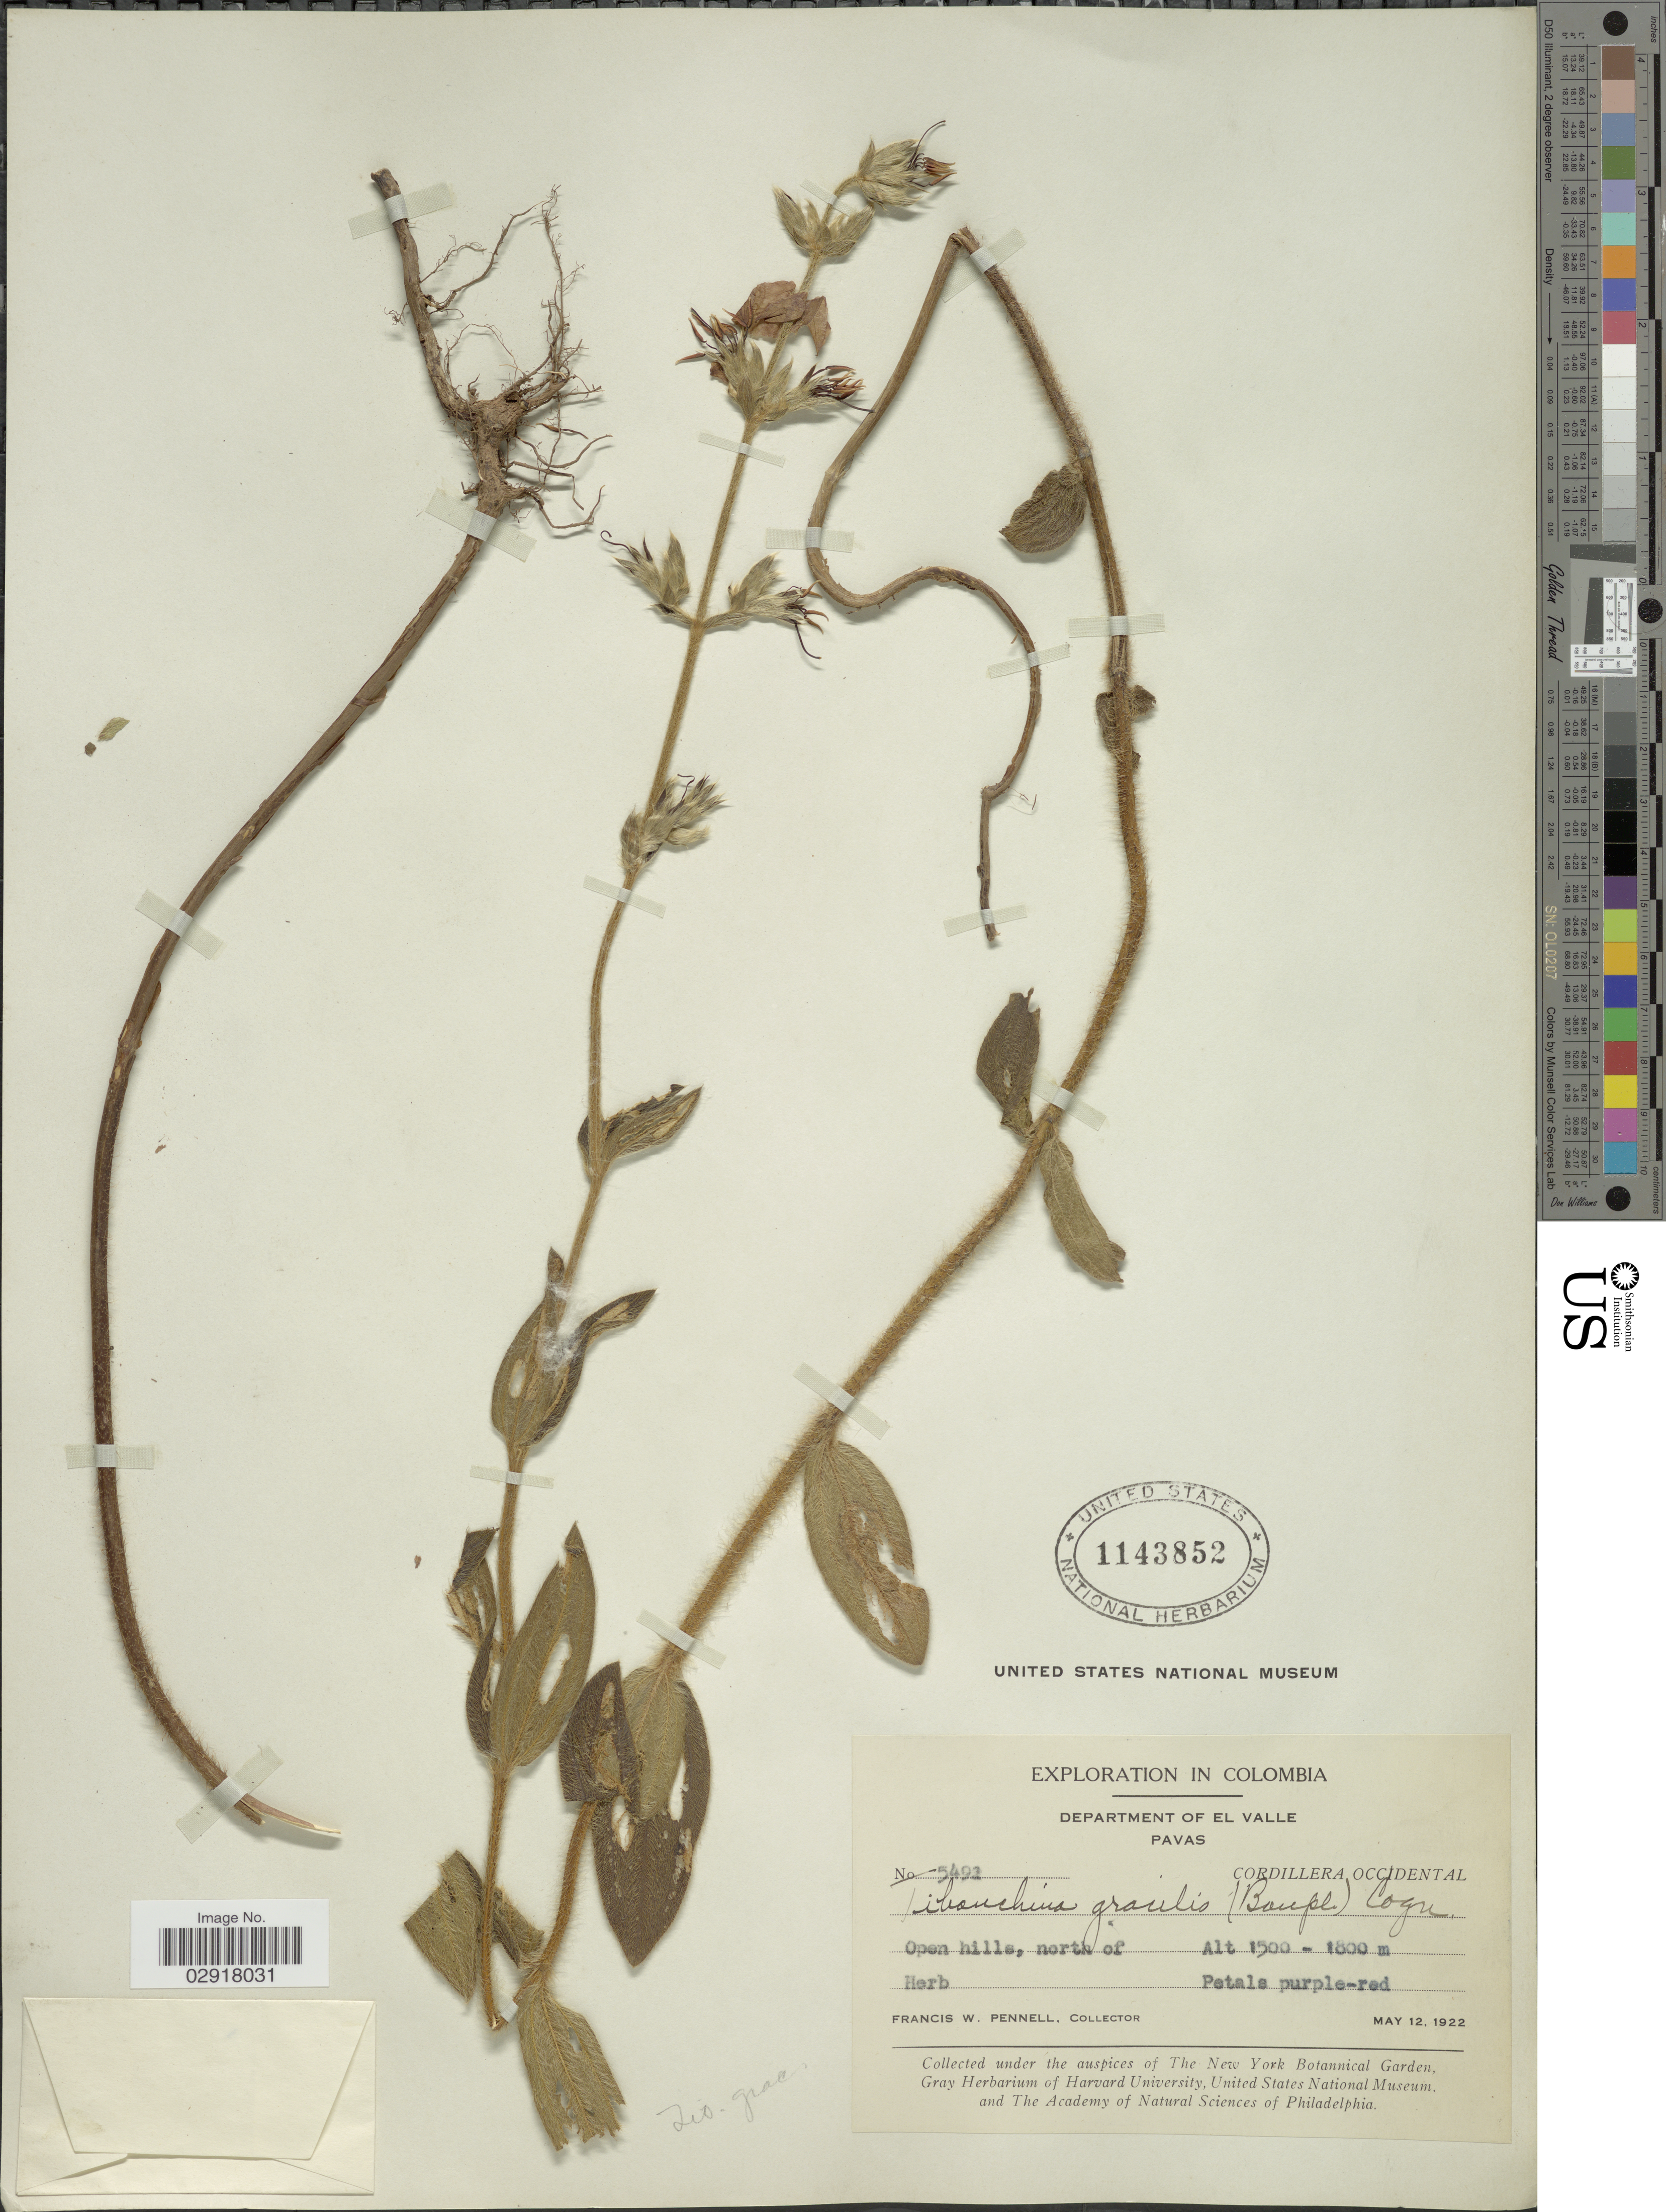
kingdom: Plantae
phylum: Tracheophyta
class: Magnoliopsida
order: Myrtales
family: Melastomataceae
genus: Chaetogastra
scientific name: Chaetogastra gracilis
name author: (Bonpl.) DC.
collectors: F. W. Pennell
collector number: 5492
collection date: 1922-05-12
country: Colombia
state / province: Valle del Cauca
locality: Department of El Valle. Pavas. Cordillera Occidental. Open hills, north of.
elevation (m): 1500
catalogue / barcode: US 1143852